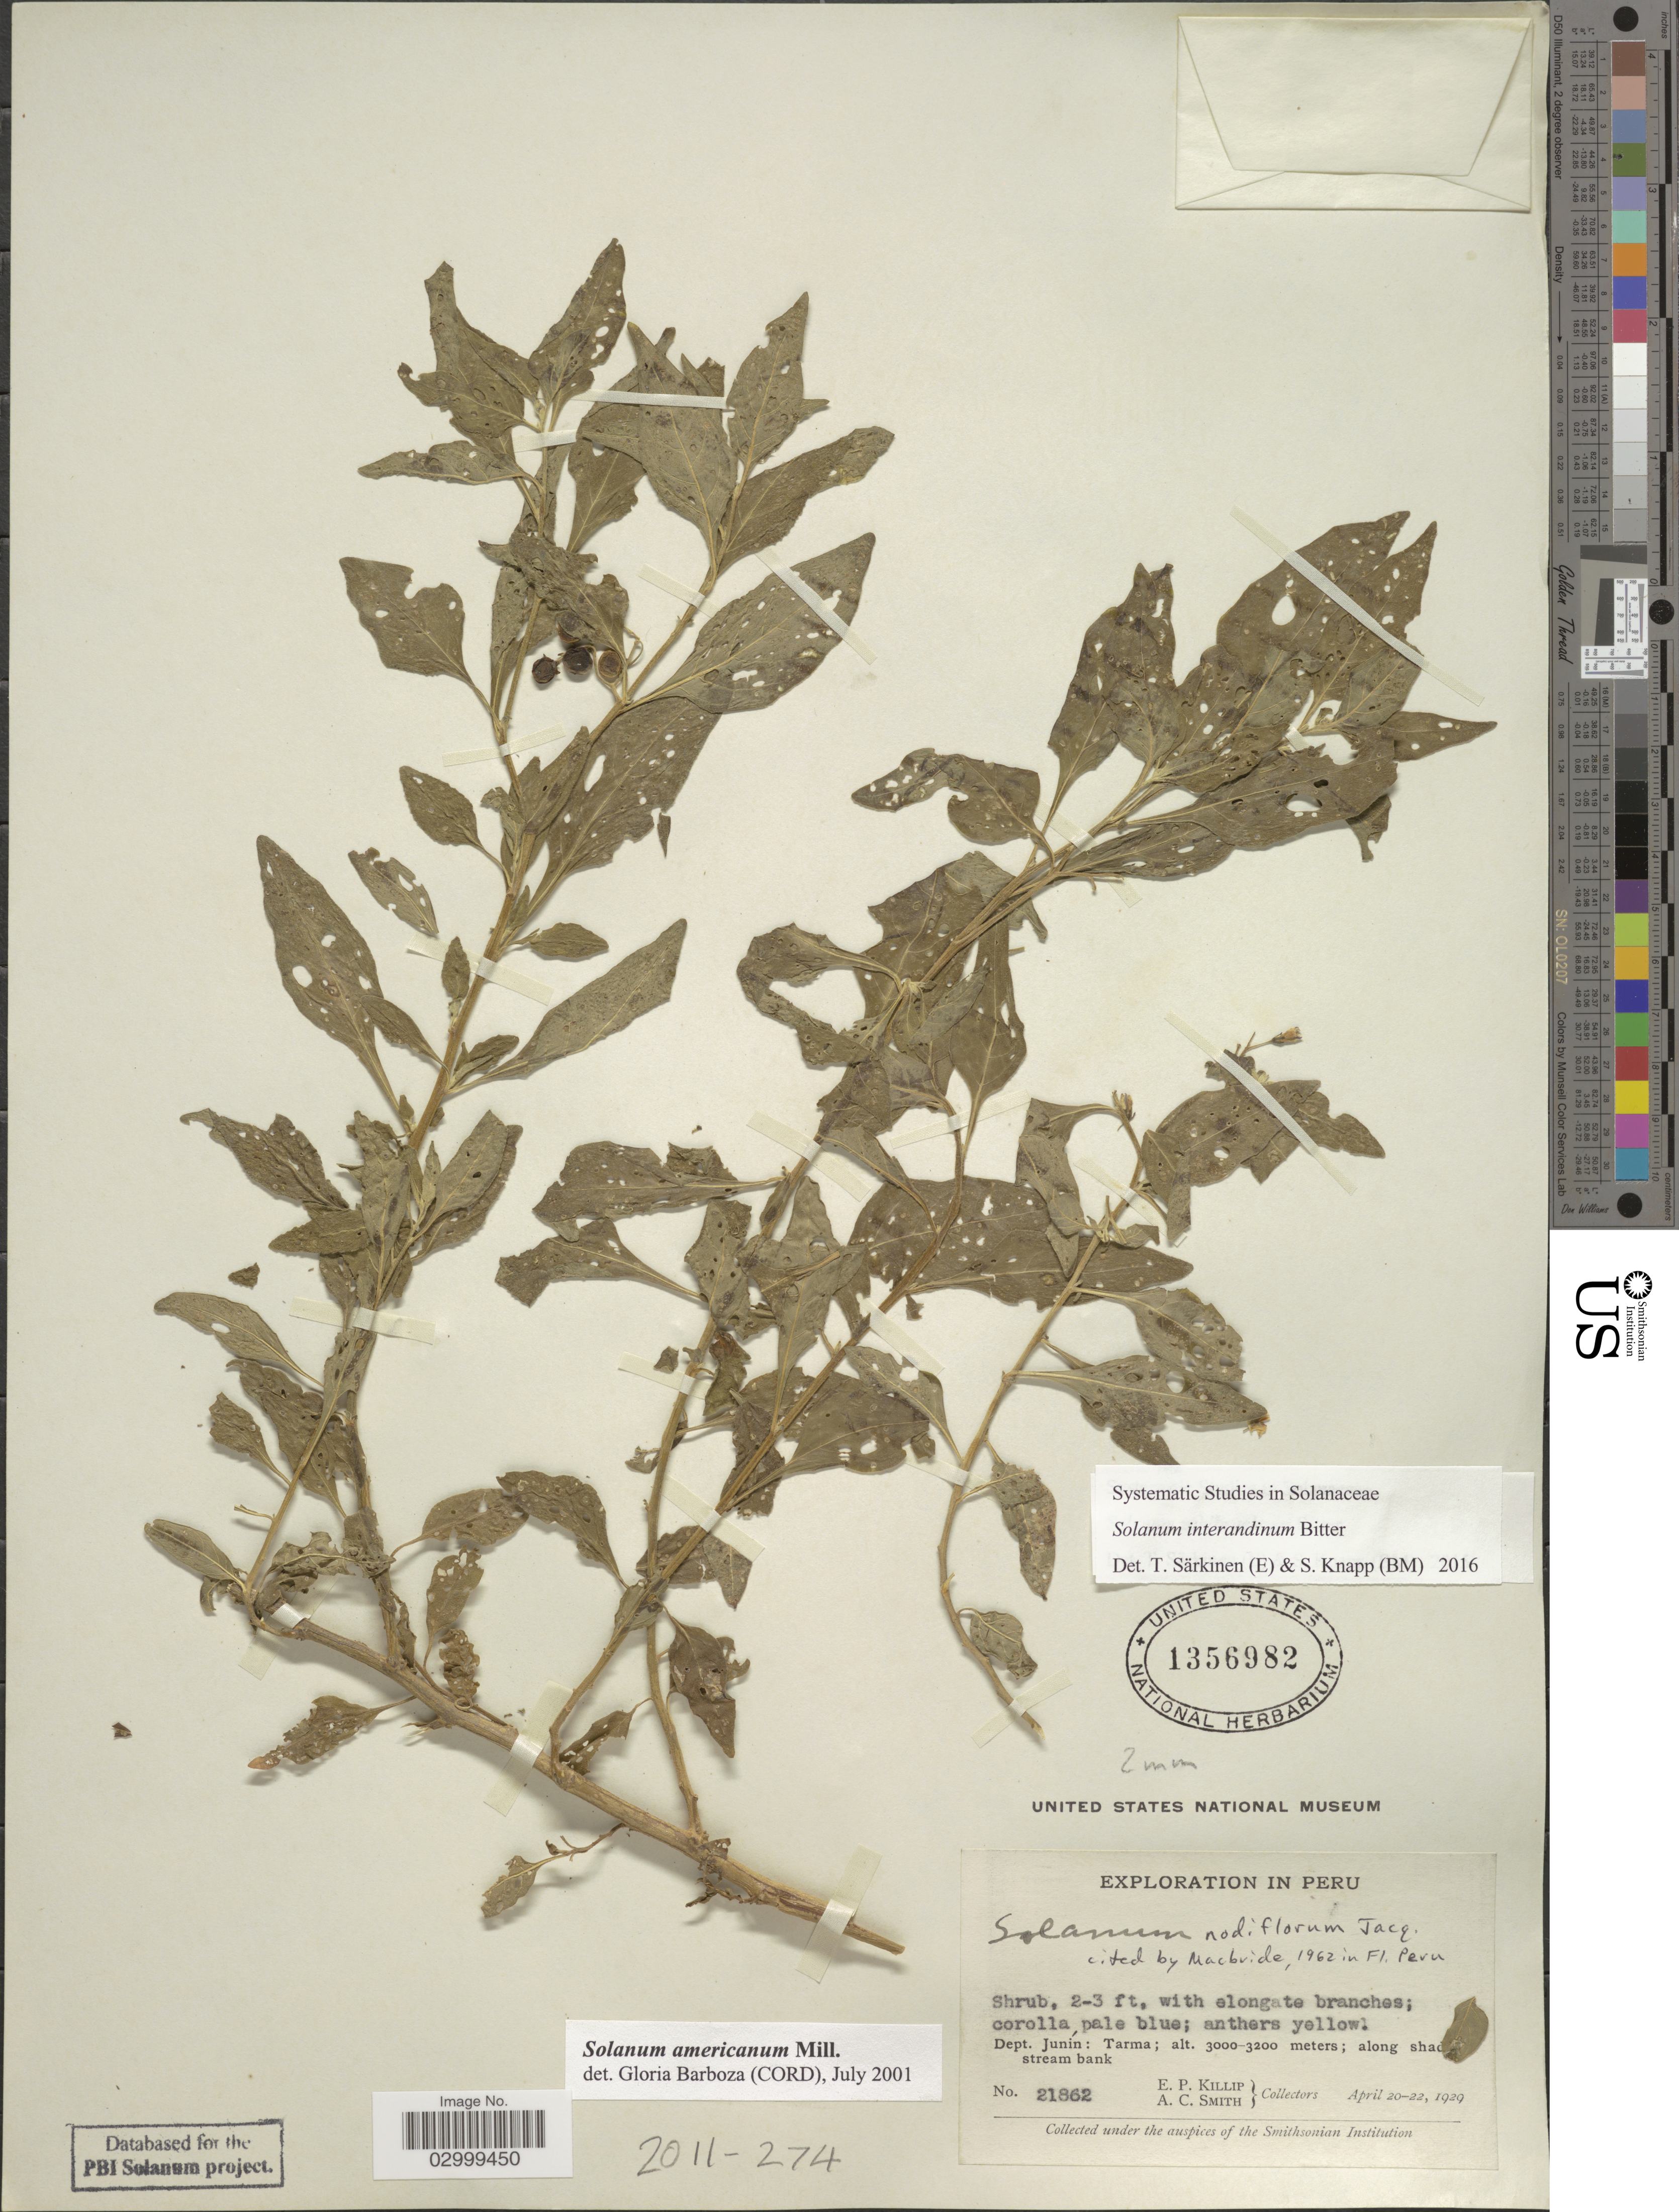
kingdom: Plantae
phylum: Tracheophyta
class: Magnoliopsida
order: Solanales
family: Solanaceae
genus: Solanum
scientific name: Solanum interandinum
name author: Bitter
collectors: E. P. Killip & A. C. Smith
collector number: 21862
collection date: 1929-04-20/1929-04-22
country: Peru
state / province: Junín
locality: Dept. Junín: Tarma.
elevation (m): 3000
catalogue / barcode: US 1356982